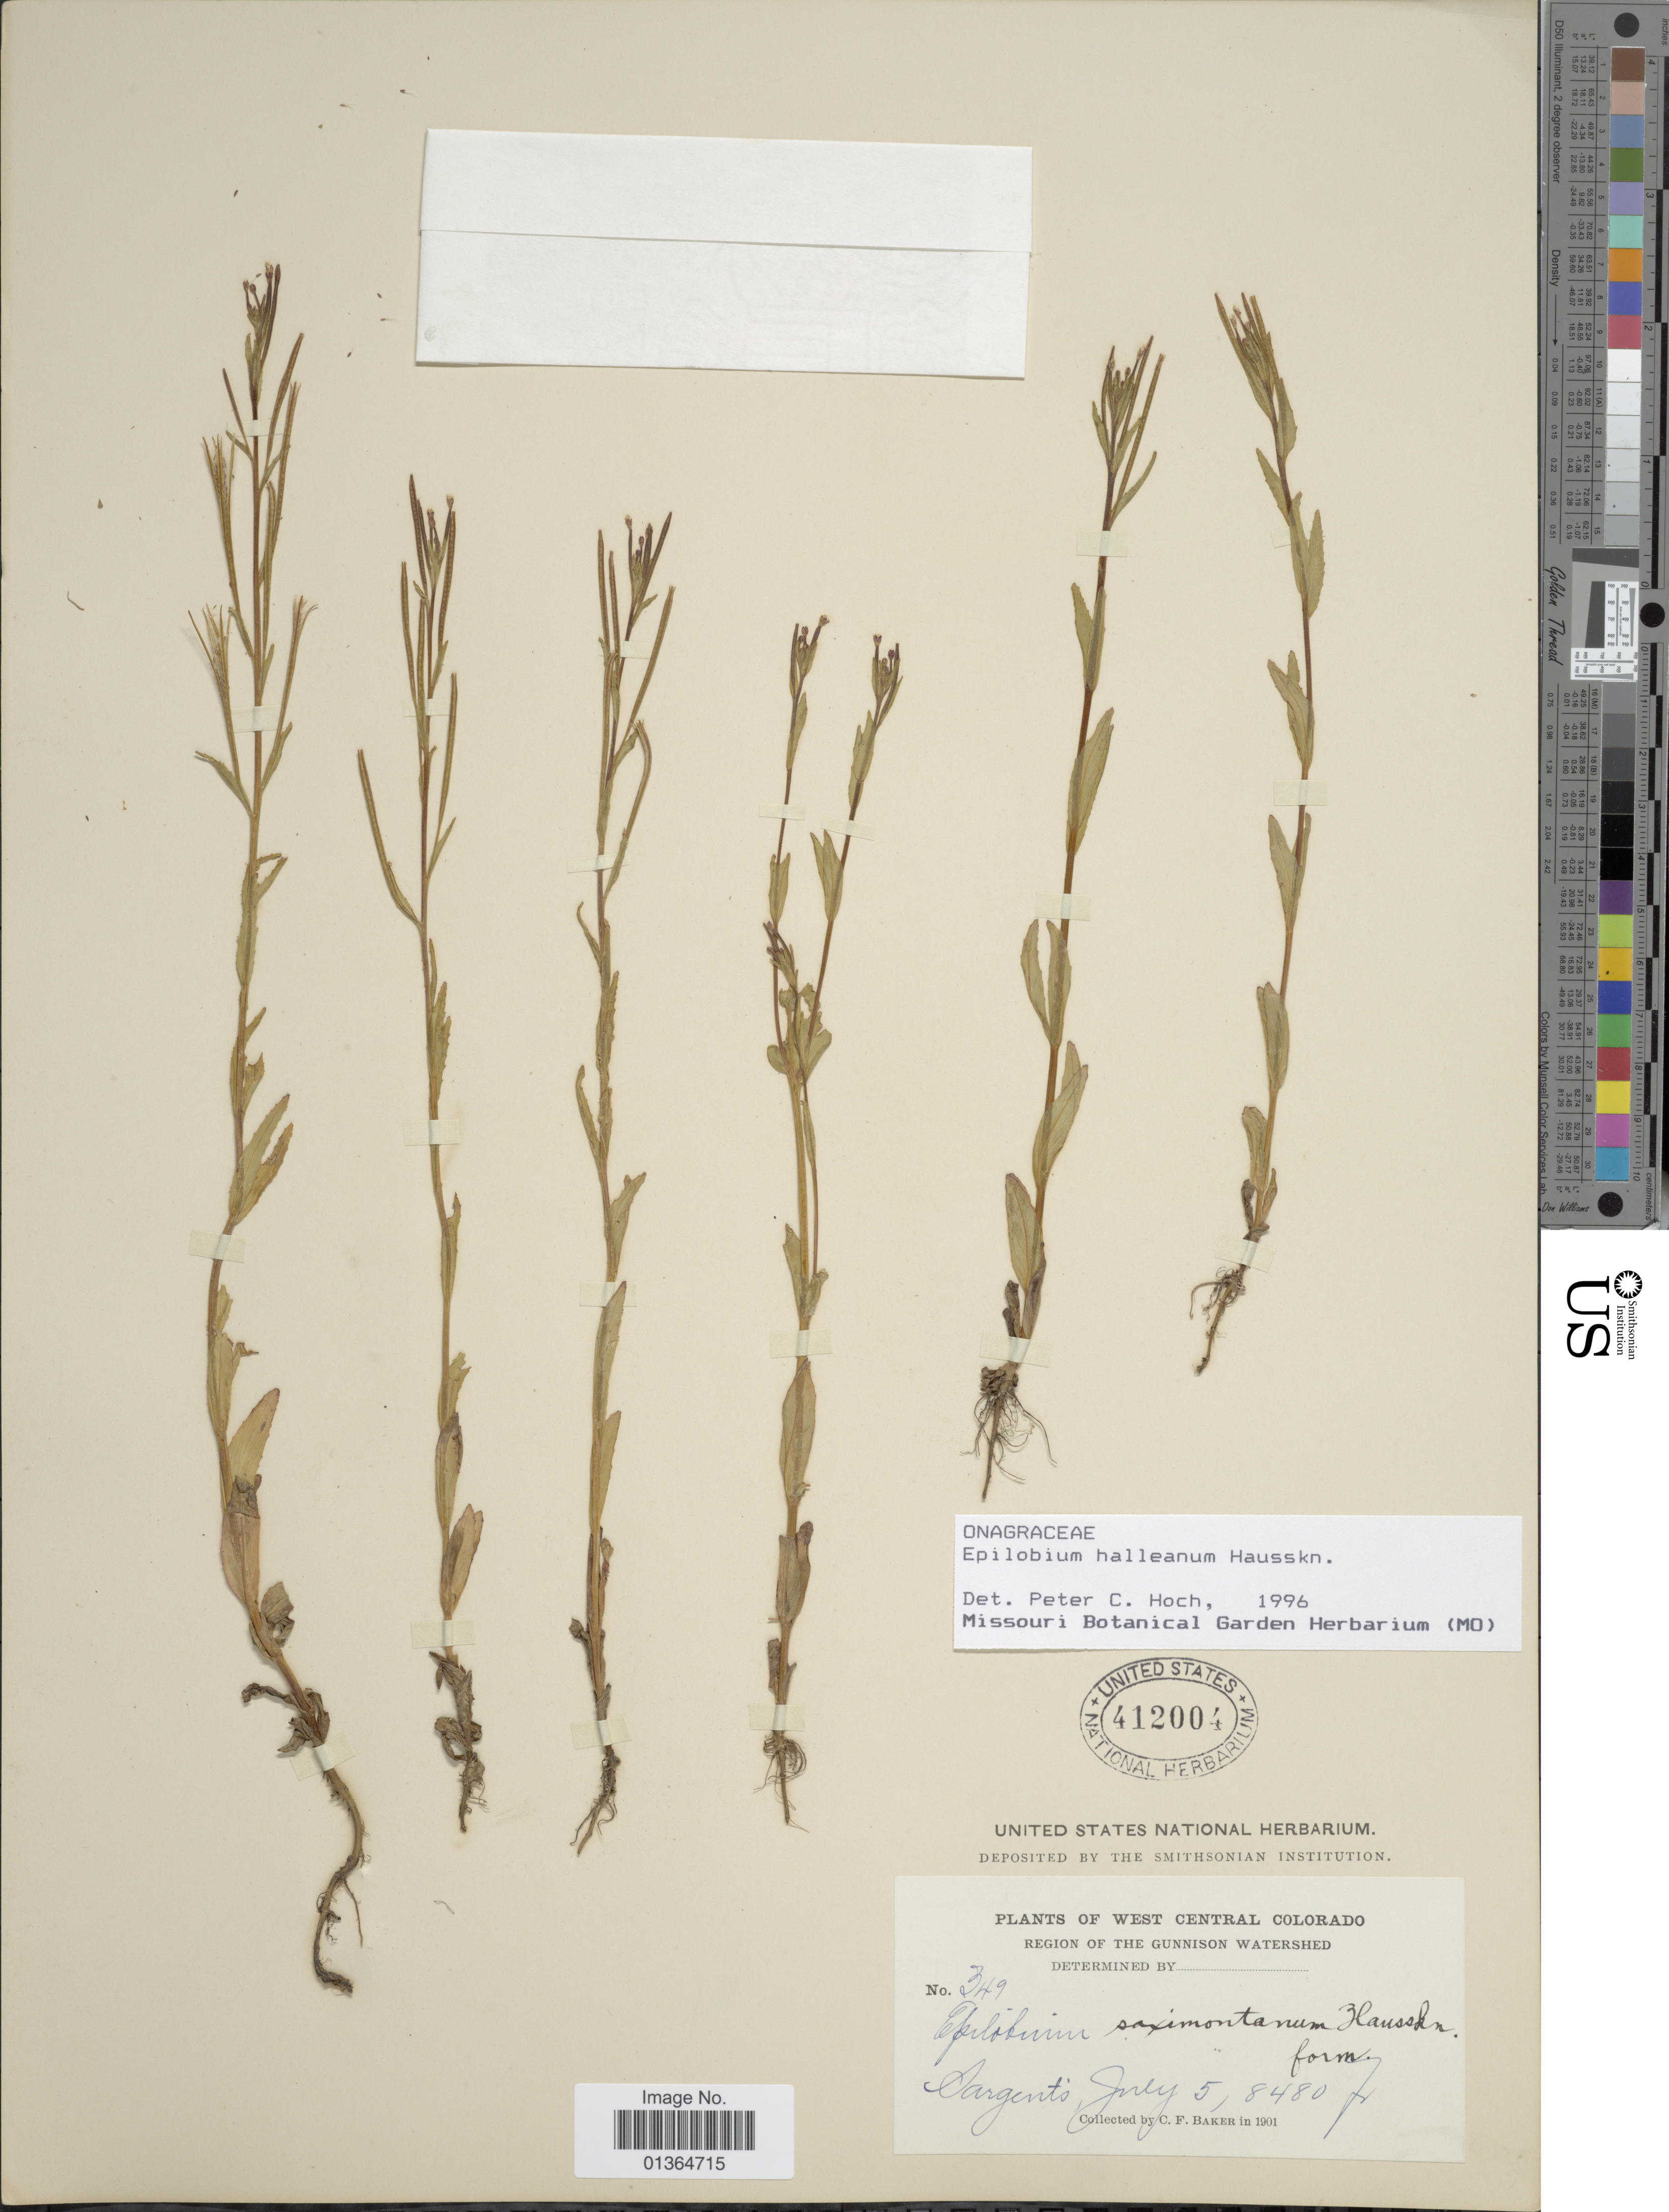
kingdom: Plantae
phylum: Tracheophyta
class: Magnoliopsida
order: Myrtales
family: Onagraceae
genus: Epilobium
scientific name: Epilobium hallianum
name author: Hausskn.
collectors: C. F. Baker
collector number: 349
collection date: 1901-07-05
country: United States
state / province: Colorado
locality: West Central Colorado. Sargents. Region of the Gunnison Watershed.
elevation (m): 2585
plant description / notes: Corrected "Sargent" to Sargents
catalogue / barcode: US 412004